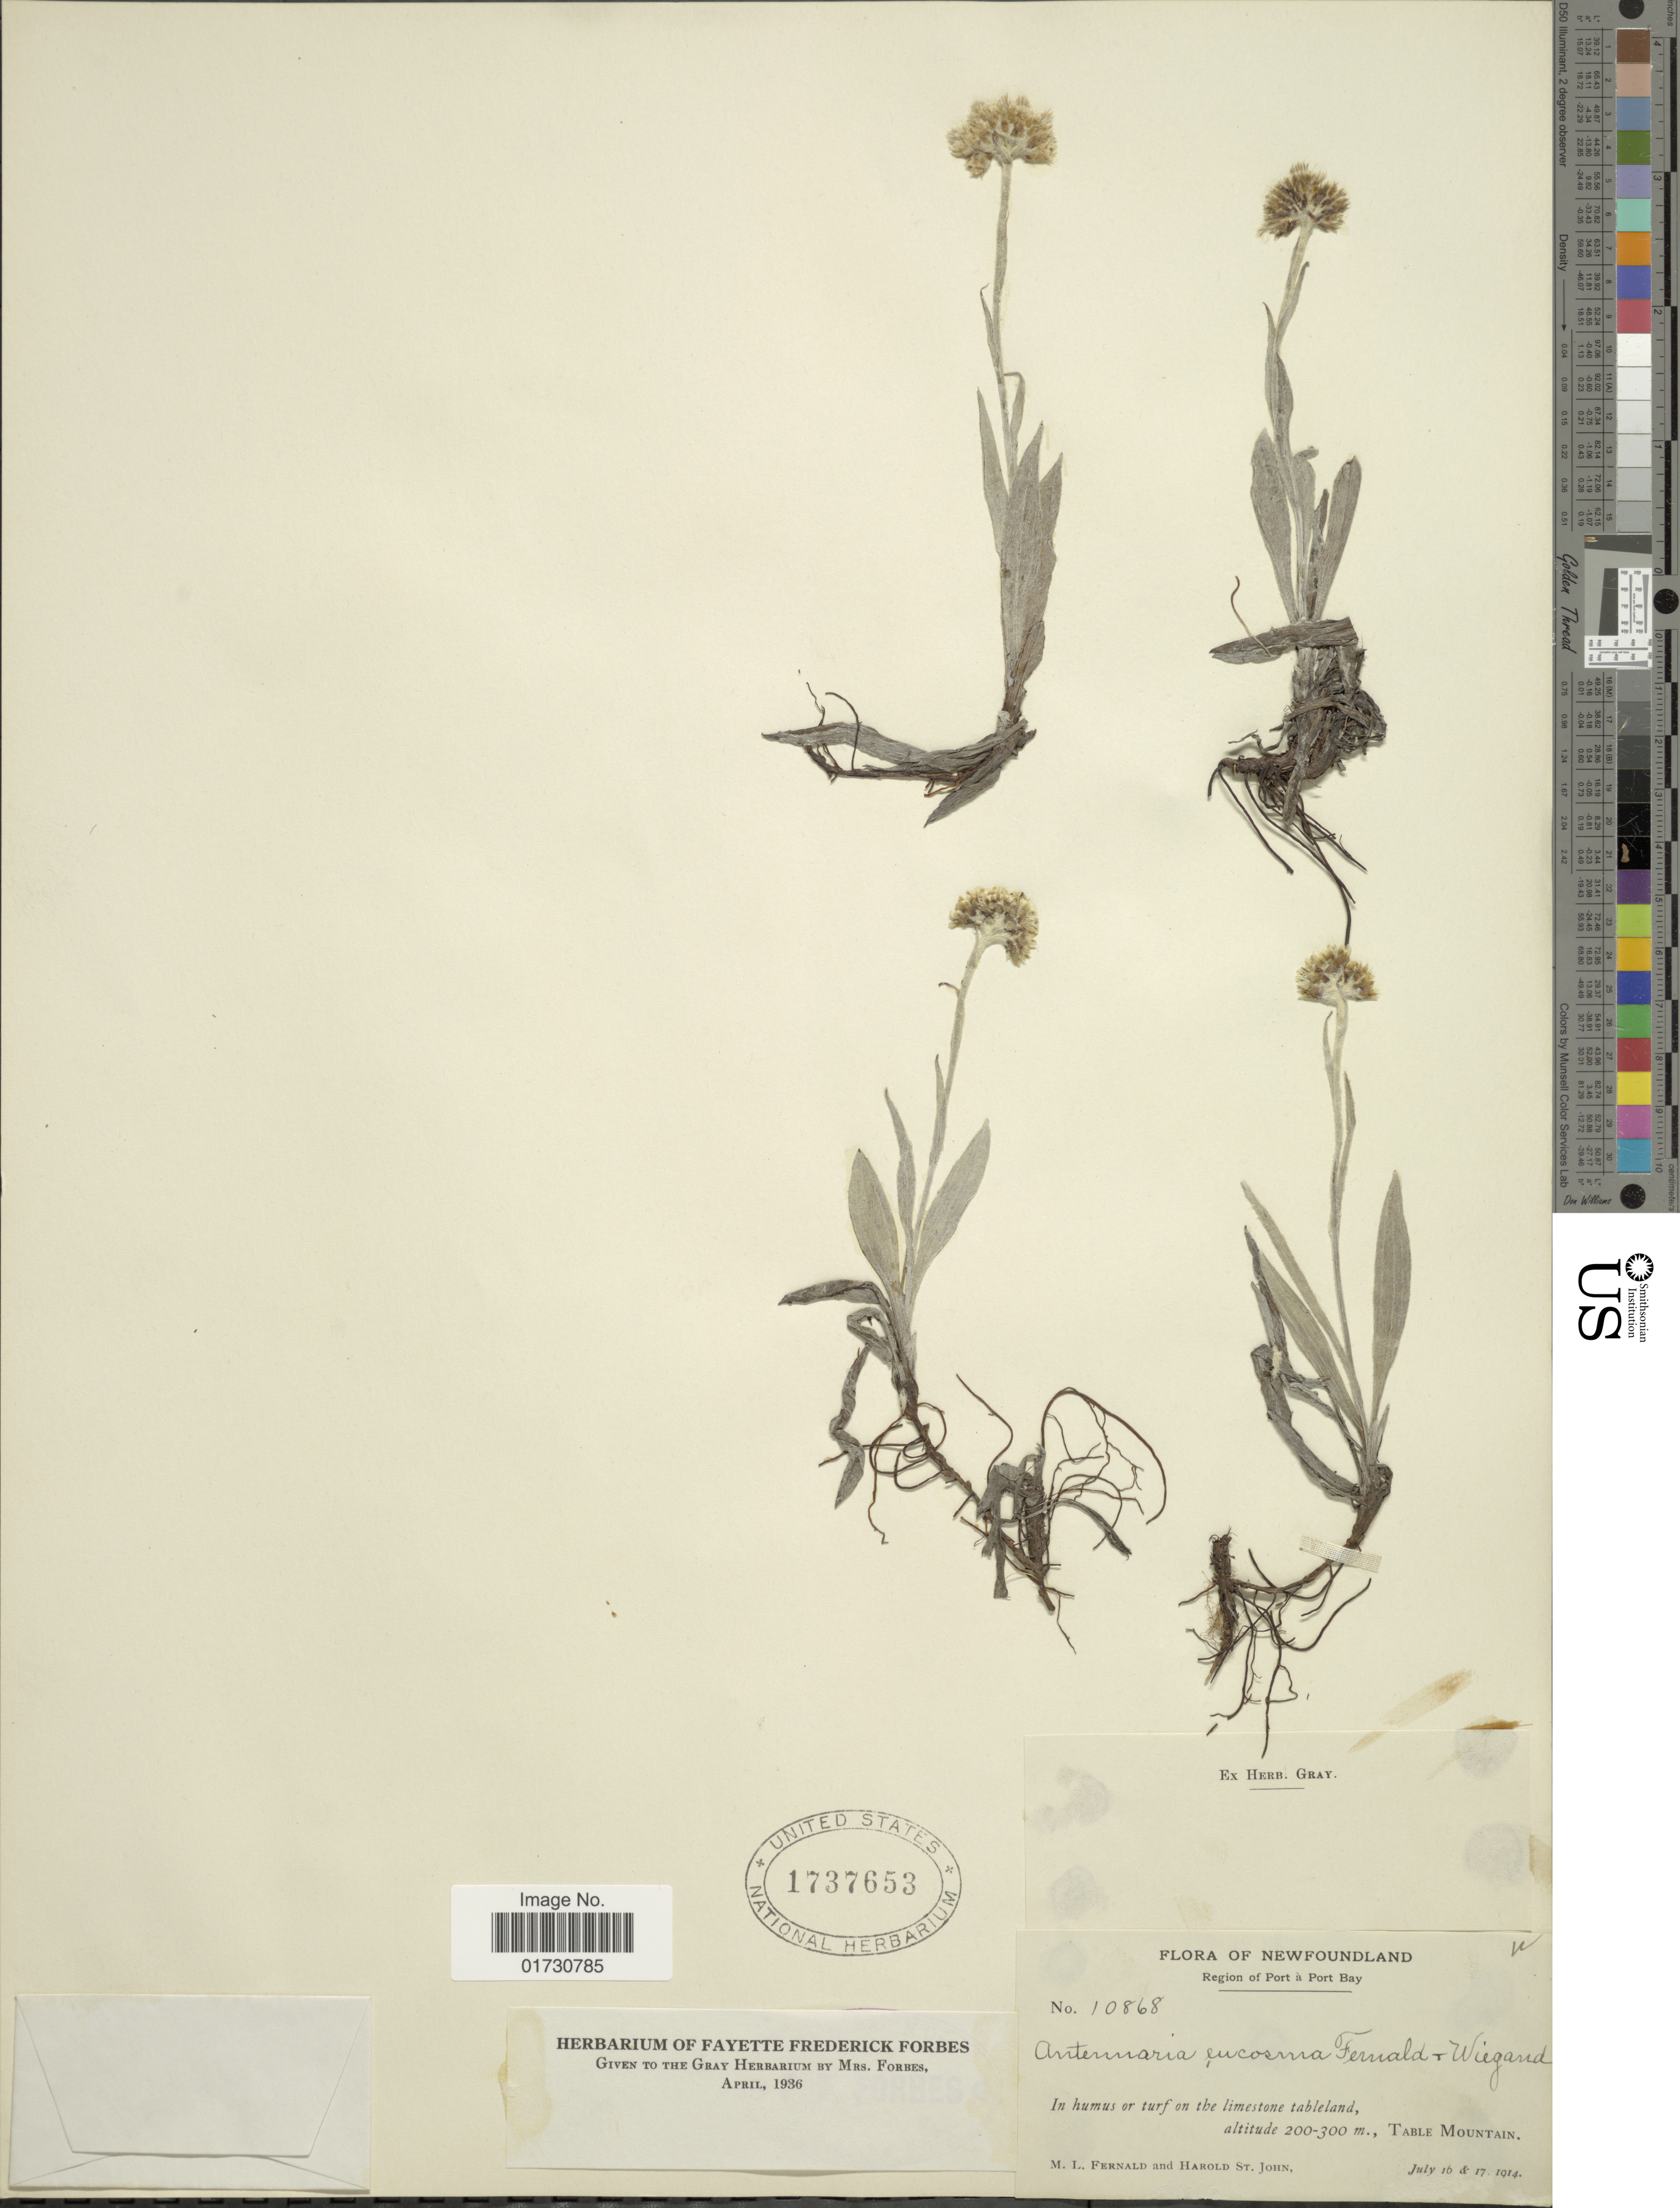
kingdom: Plantae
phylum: Tracheophyta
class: Magnoliopsida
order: Asterales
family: Asteraceae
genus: Antennaria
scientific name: Antennaria eucosma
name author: Fernald & Wiegand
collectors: M. L. Fernald & H. St. John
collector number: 10868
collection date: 1914-07-16/1914-07-17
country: Canada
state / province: Newfoundland and Labrador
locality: Region of Port a Port Bay, In humus or turf on the limestone tableland, Table Mountain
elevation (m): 200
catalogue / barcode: US 1737653